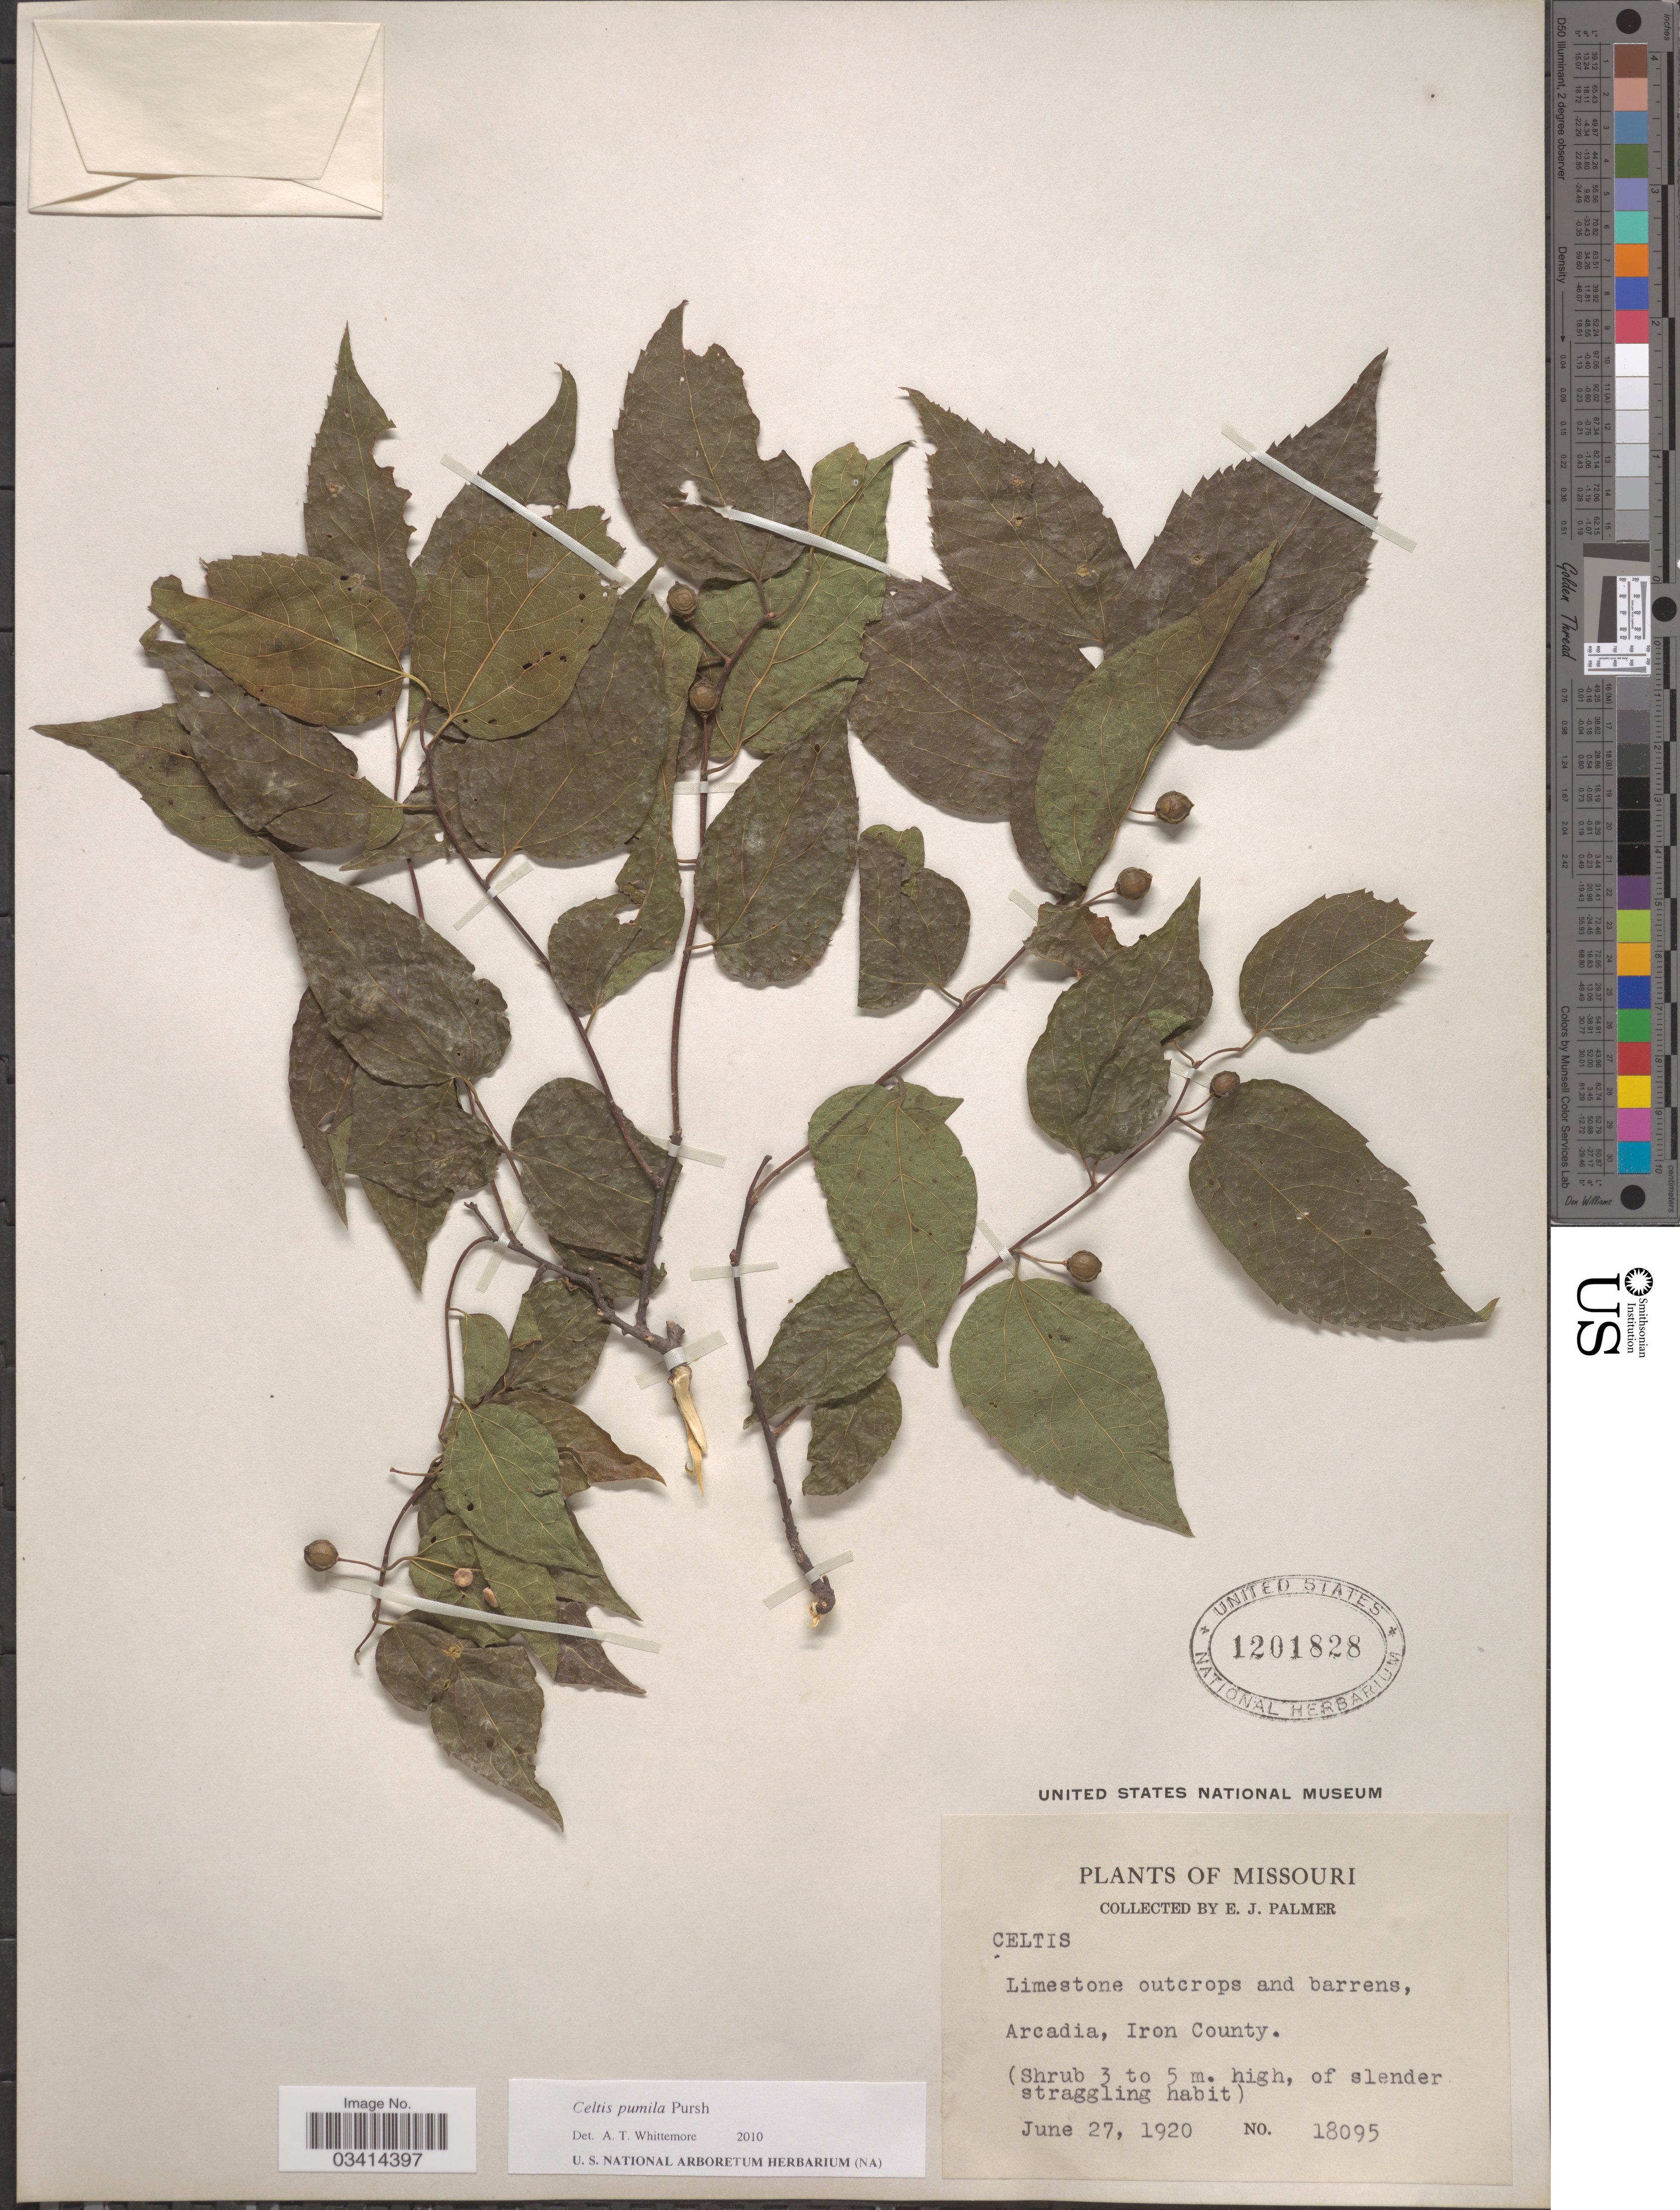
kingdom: Plantae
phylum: Tracheophyta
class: Magnoliopsida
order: Rosales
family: Cannabaceae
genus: Celtis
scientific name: Celtis tenuifolia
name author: Nutt.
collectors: E. J. Palmer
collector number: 18095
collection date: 1920-06-27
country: United States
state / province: Missouri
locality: Arcadia, Iron County.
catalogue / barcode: US 1201828